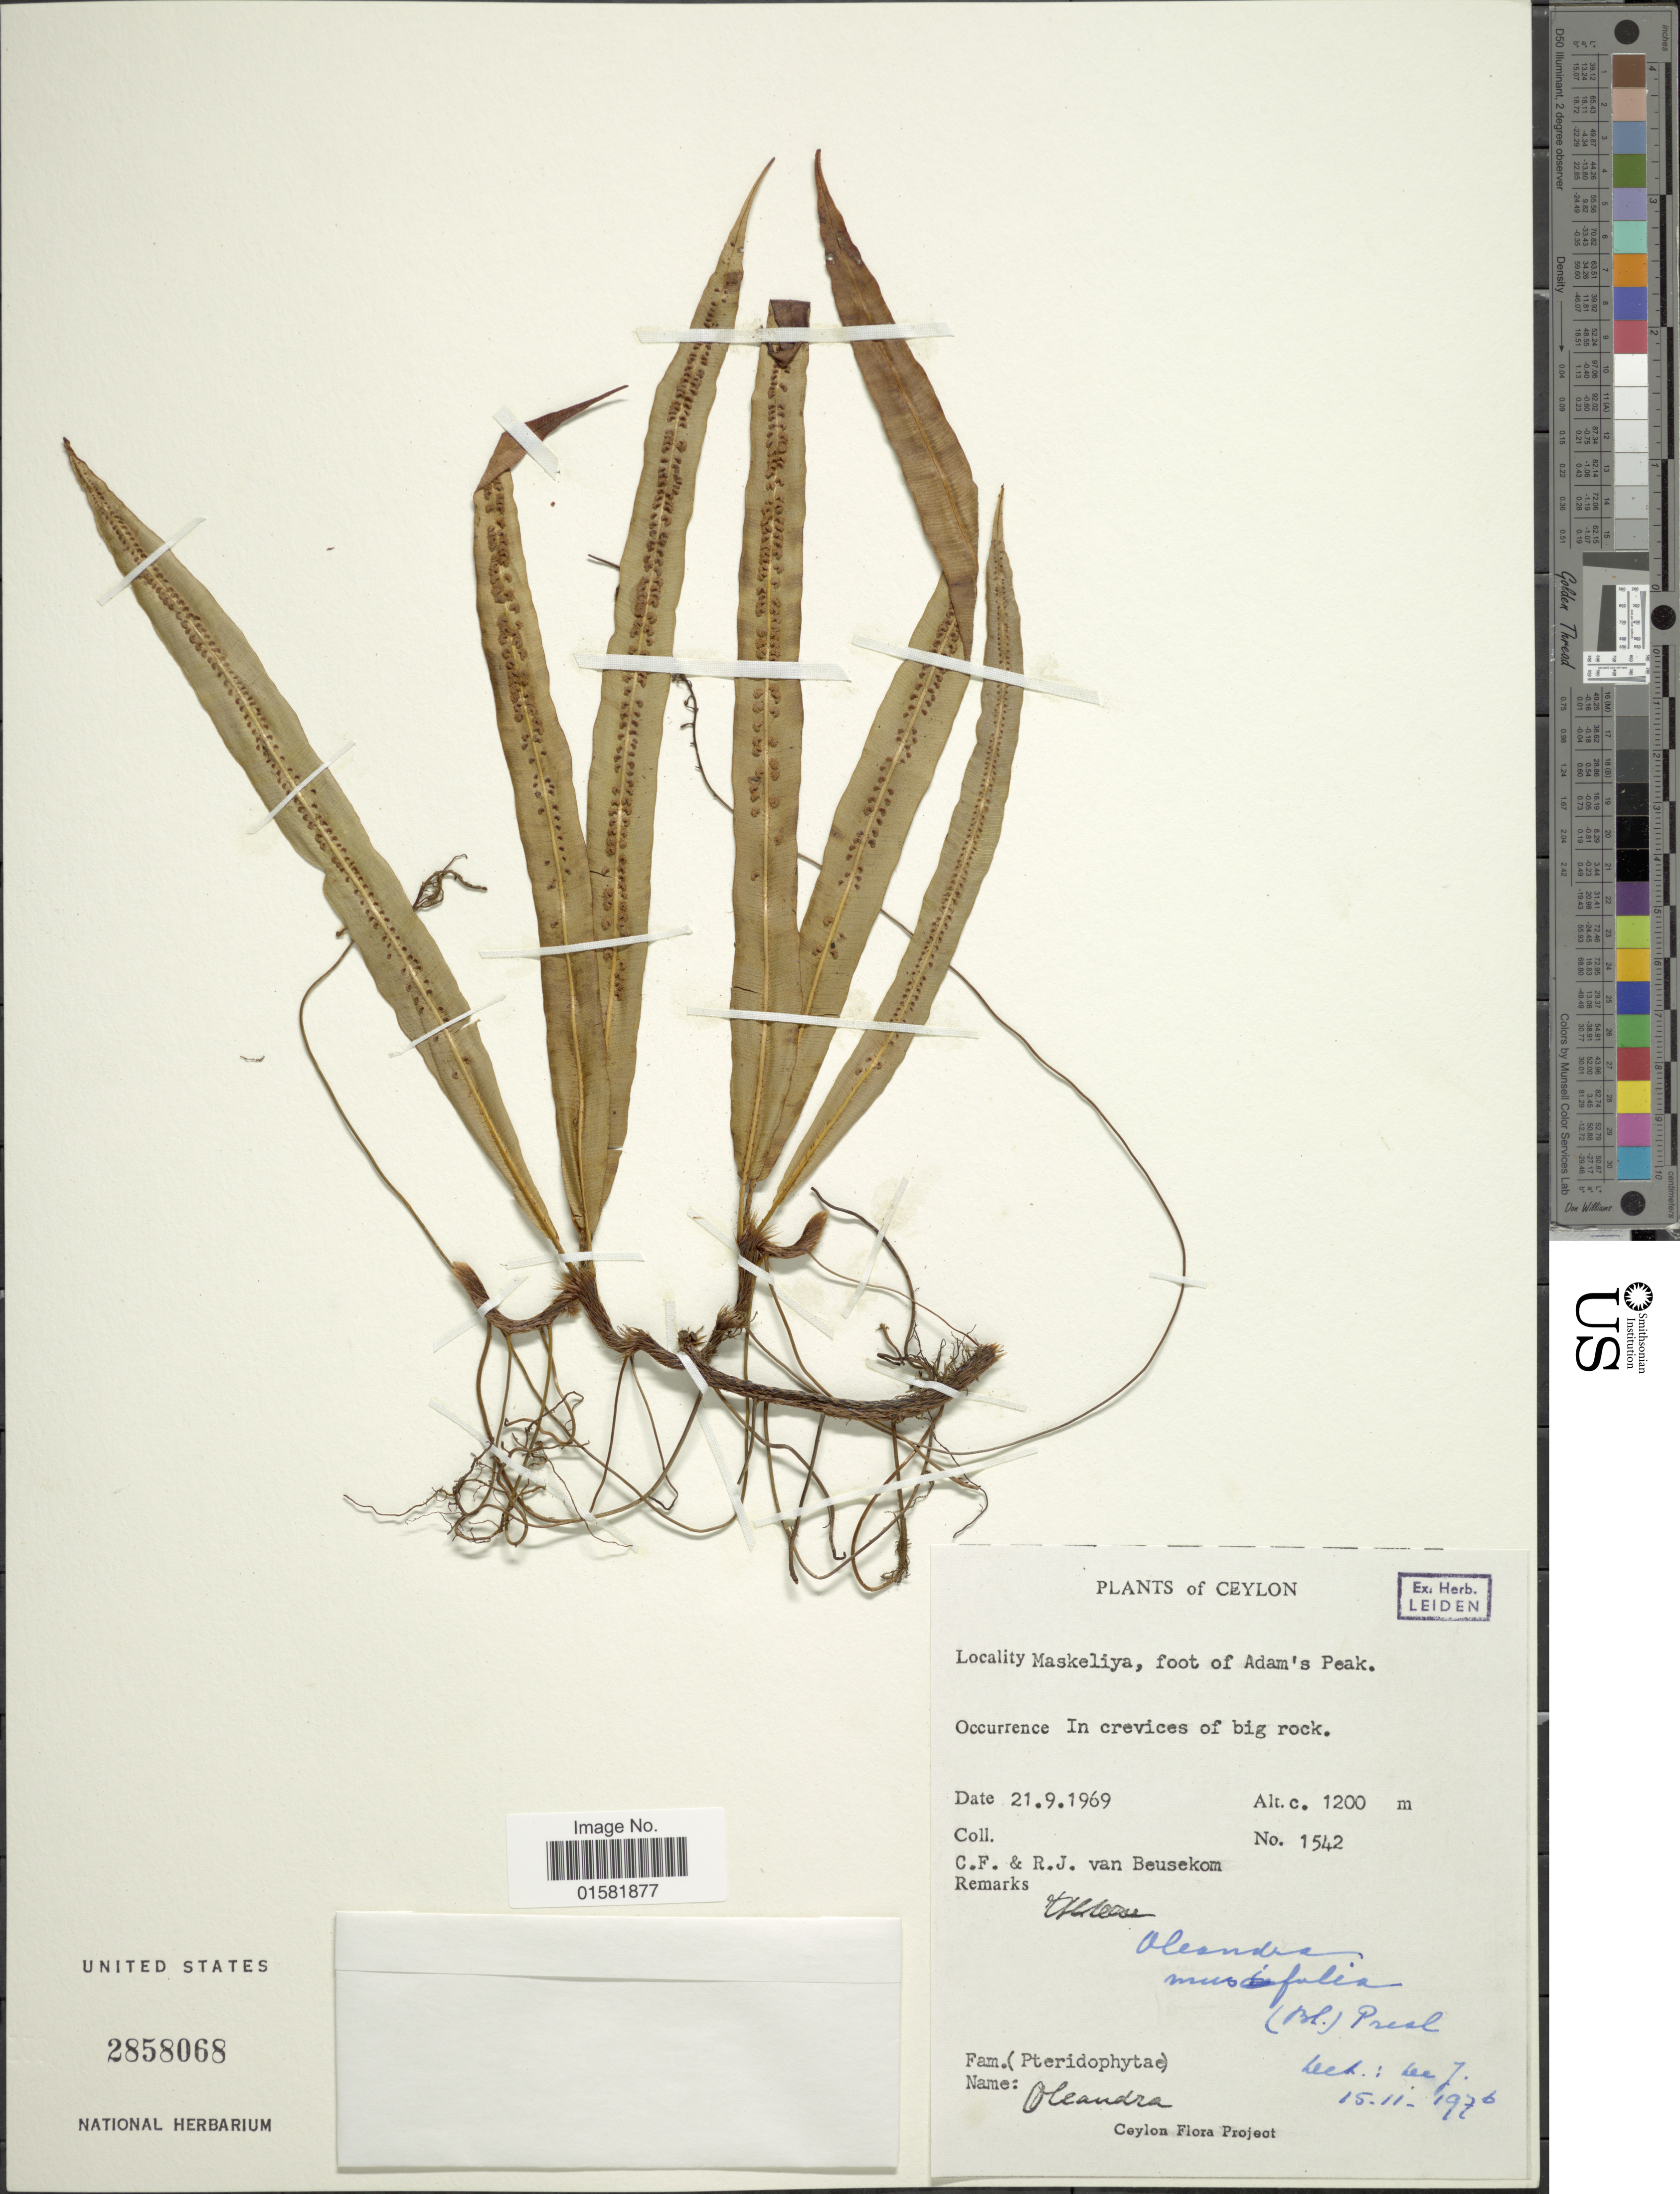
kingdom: Plantae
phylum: Tracheophyta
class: Polypodiopsida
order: Polypodiales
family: Oleandraceae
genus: Oleandra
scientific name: Oleandra musifolia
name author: (Bedd.) C. Presl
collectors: C. F. Beusekom & R. Van Beusekom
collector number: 1542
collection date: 1969-09-21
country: Sri Lanka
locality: Ceylon, Maskeliya, foot of Adam's Peak.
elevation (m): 1200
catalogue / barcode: US 2858068